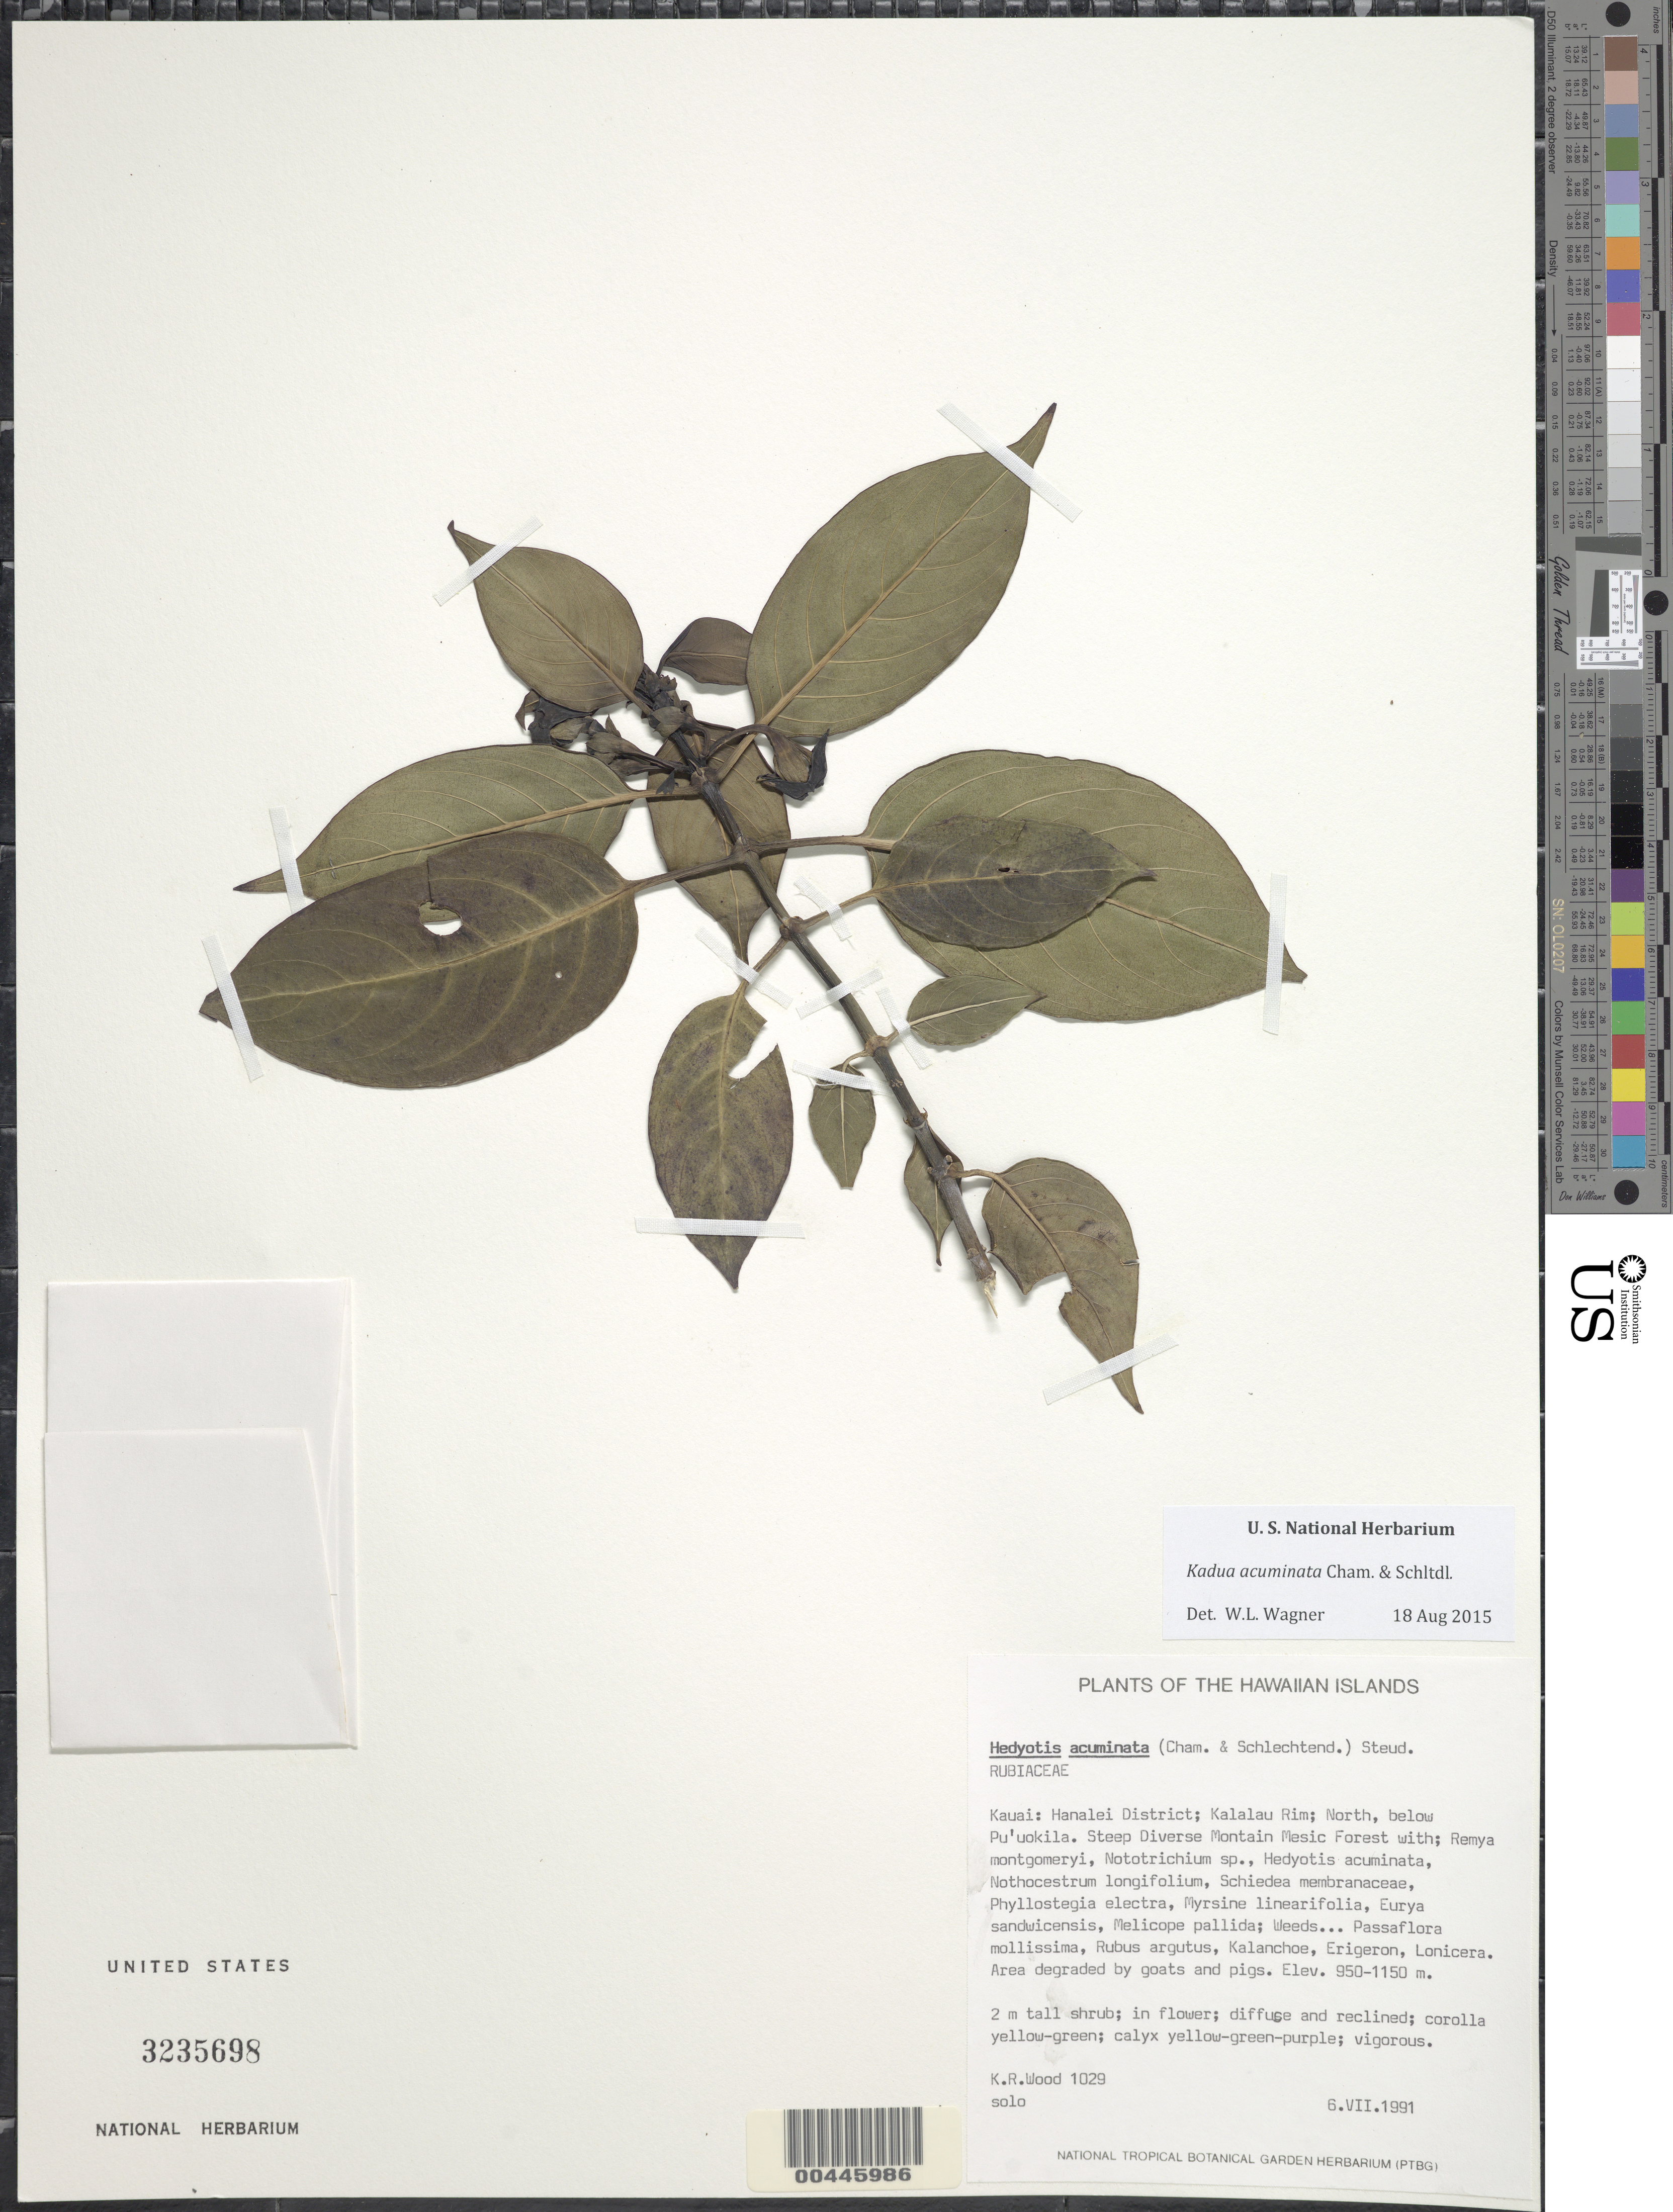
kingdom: Plantae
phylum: Tracheophyta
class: Magnoliopsida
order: Gentianales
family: Rubiaceae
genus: Kadua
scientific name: Kadua acuminata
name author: Cham. & Schltdl.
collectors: K. R. Wood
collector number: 1029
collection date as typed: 6 Jul 1991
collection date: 1991-07-06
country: United States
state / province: Hawaii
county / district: Kauai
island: Kaua'i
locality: Hanalei Dist., Kalalau Rim, N, below Puuokila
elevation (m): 950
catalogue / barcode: US 3235698